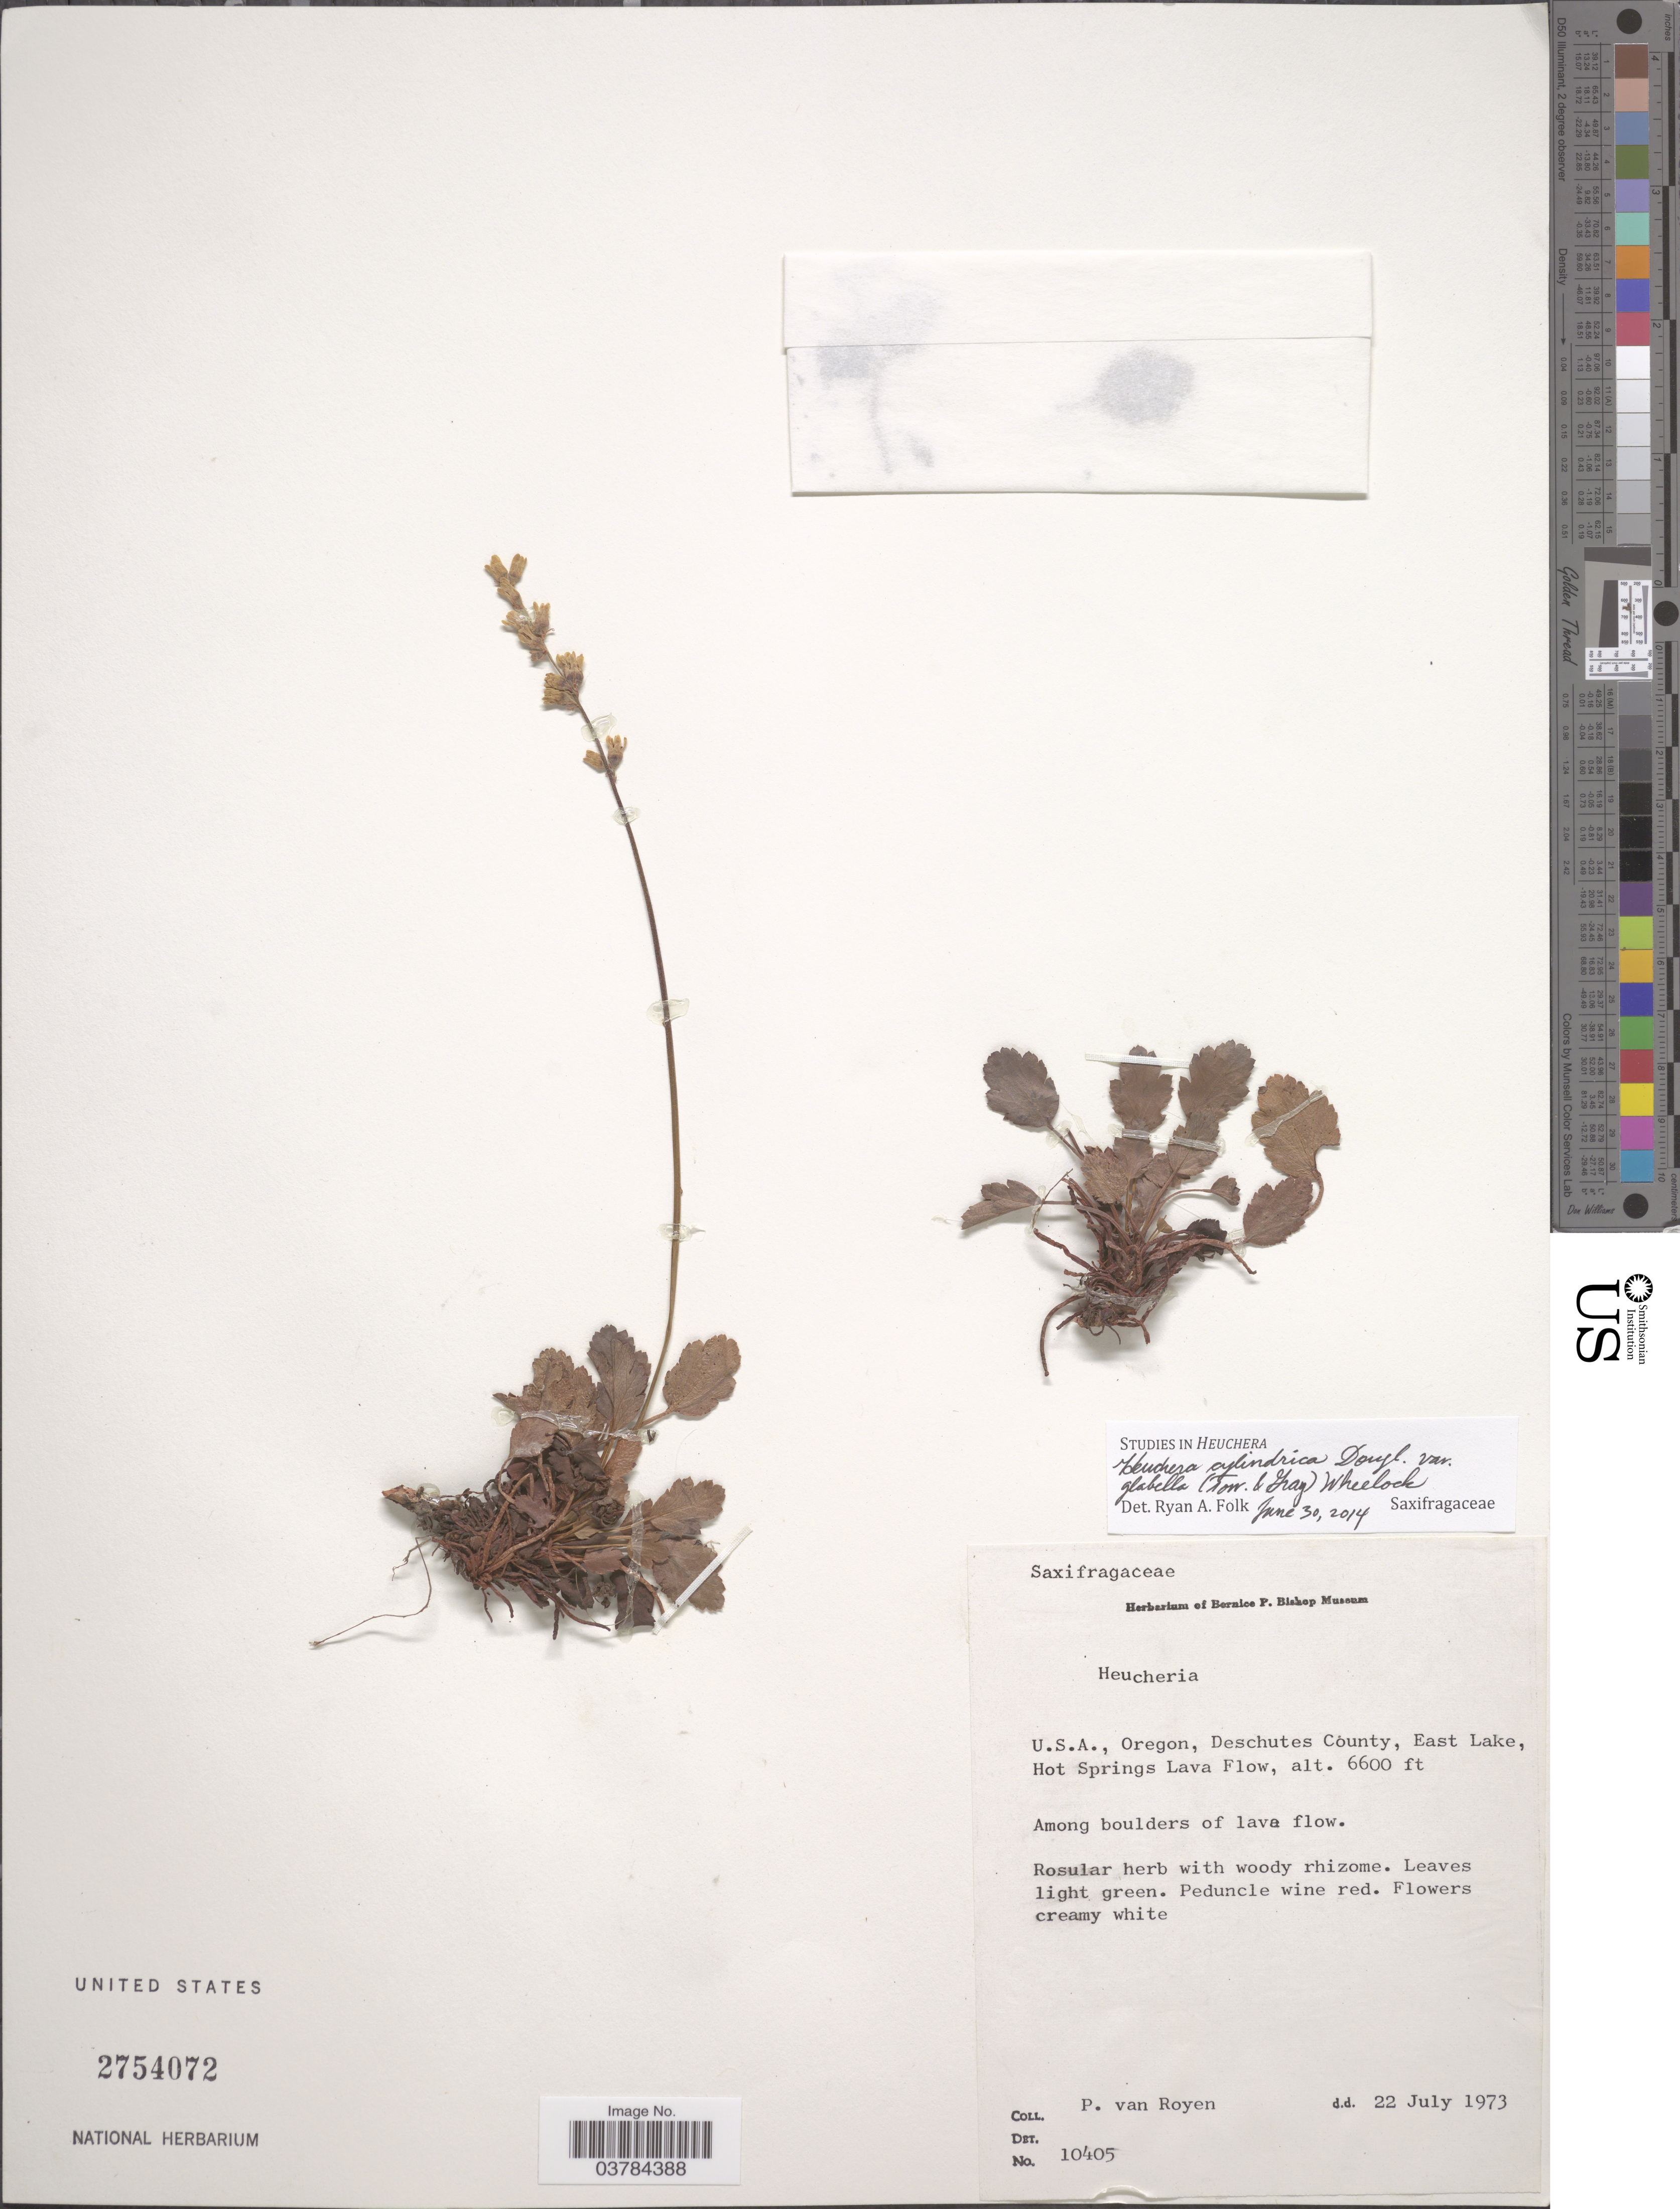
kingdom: Plantae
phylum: Tracheophyta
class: Magnoliopsida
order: Saxifragales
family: Saxifragaceae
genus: Heuchera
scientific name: Heuchera cylindrica var. glabella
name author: (Torr. & A. Gray) Wheelock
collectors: P. van Royen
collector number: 10405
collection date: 1973-07-22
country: United States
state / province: Oregon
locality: Deschutes County, East Lake, Hot Springs Lava Flow.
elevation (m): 2012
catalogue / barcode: US 2754072